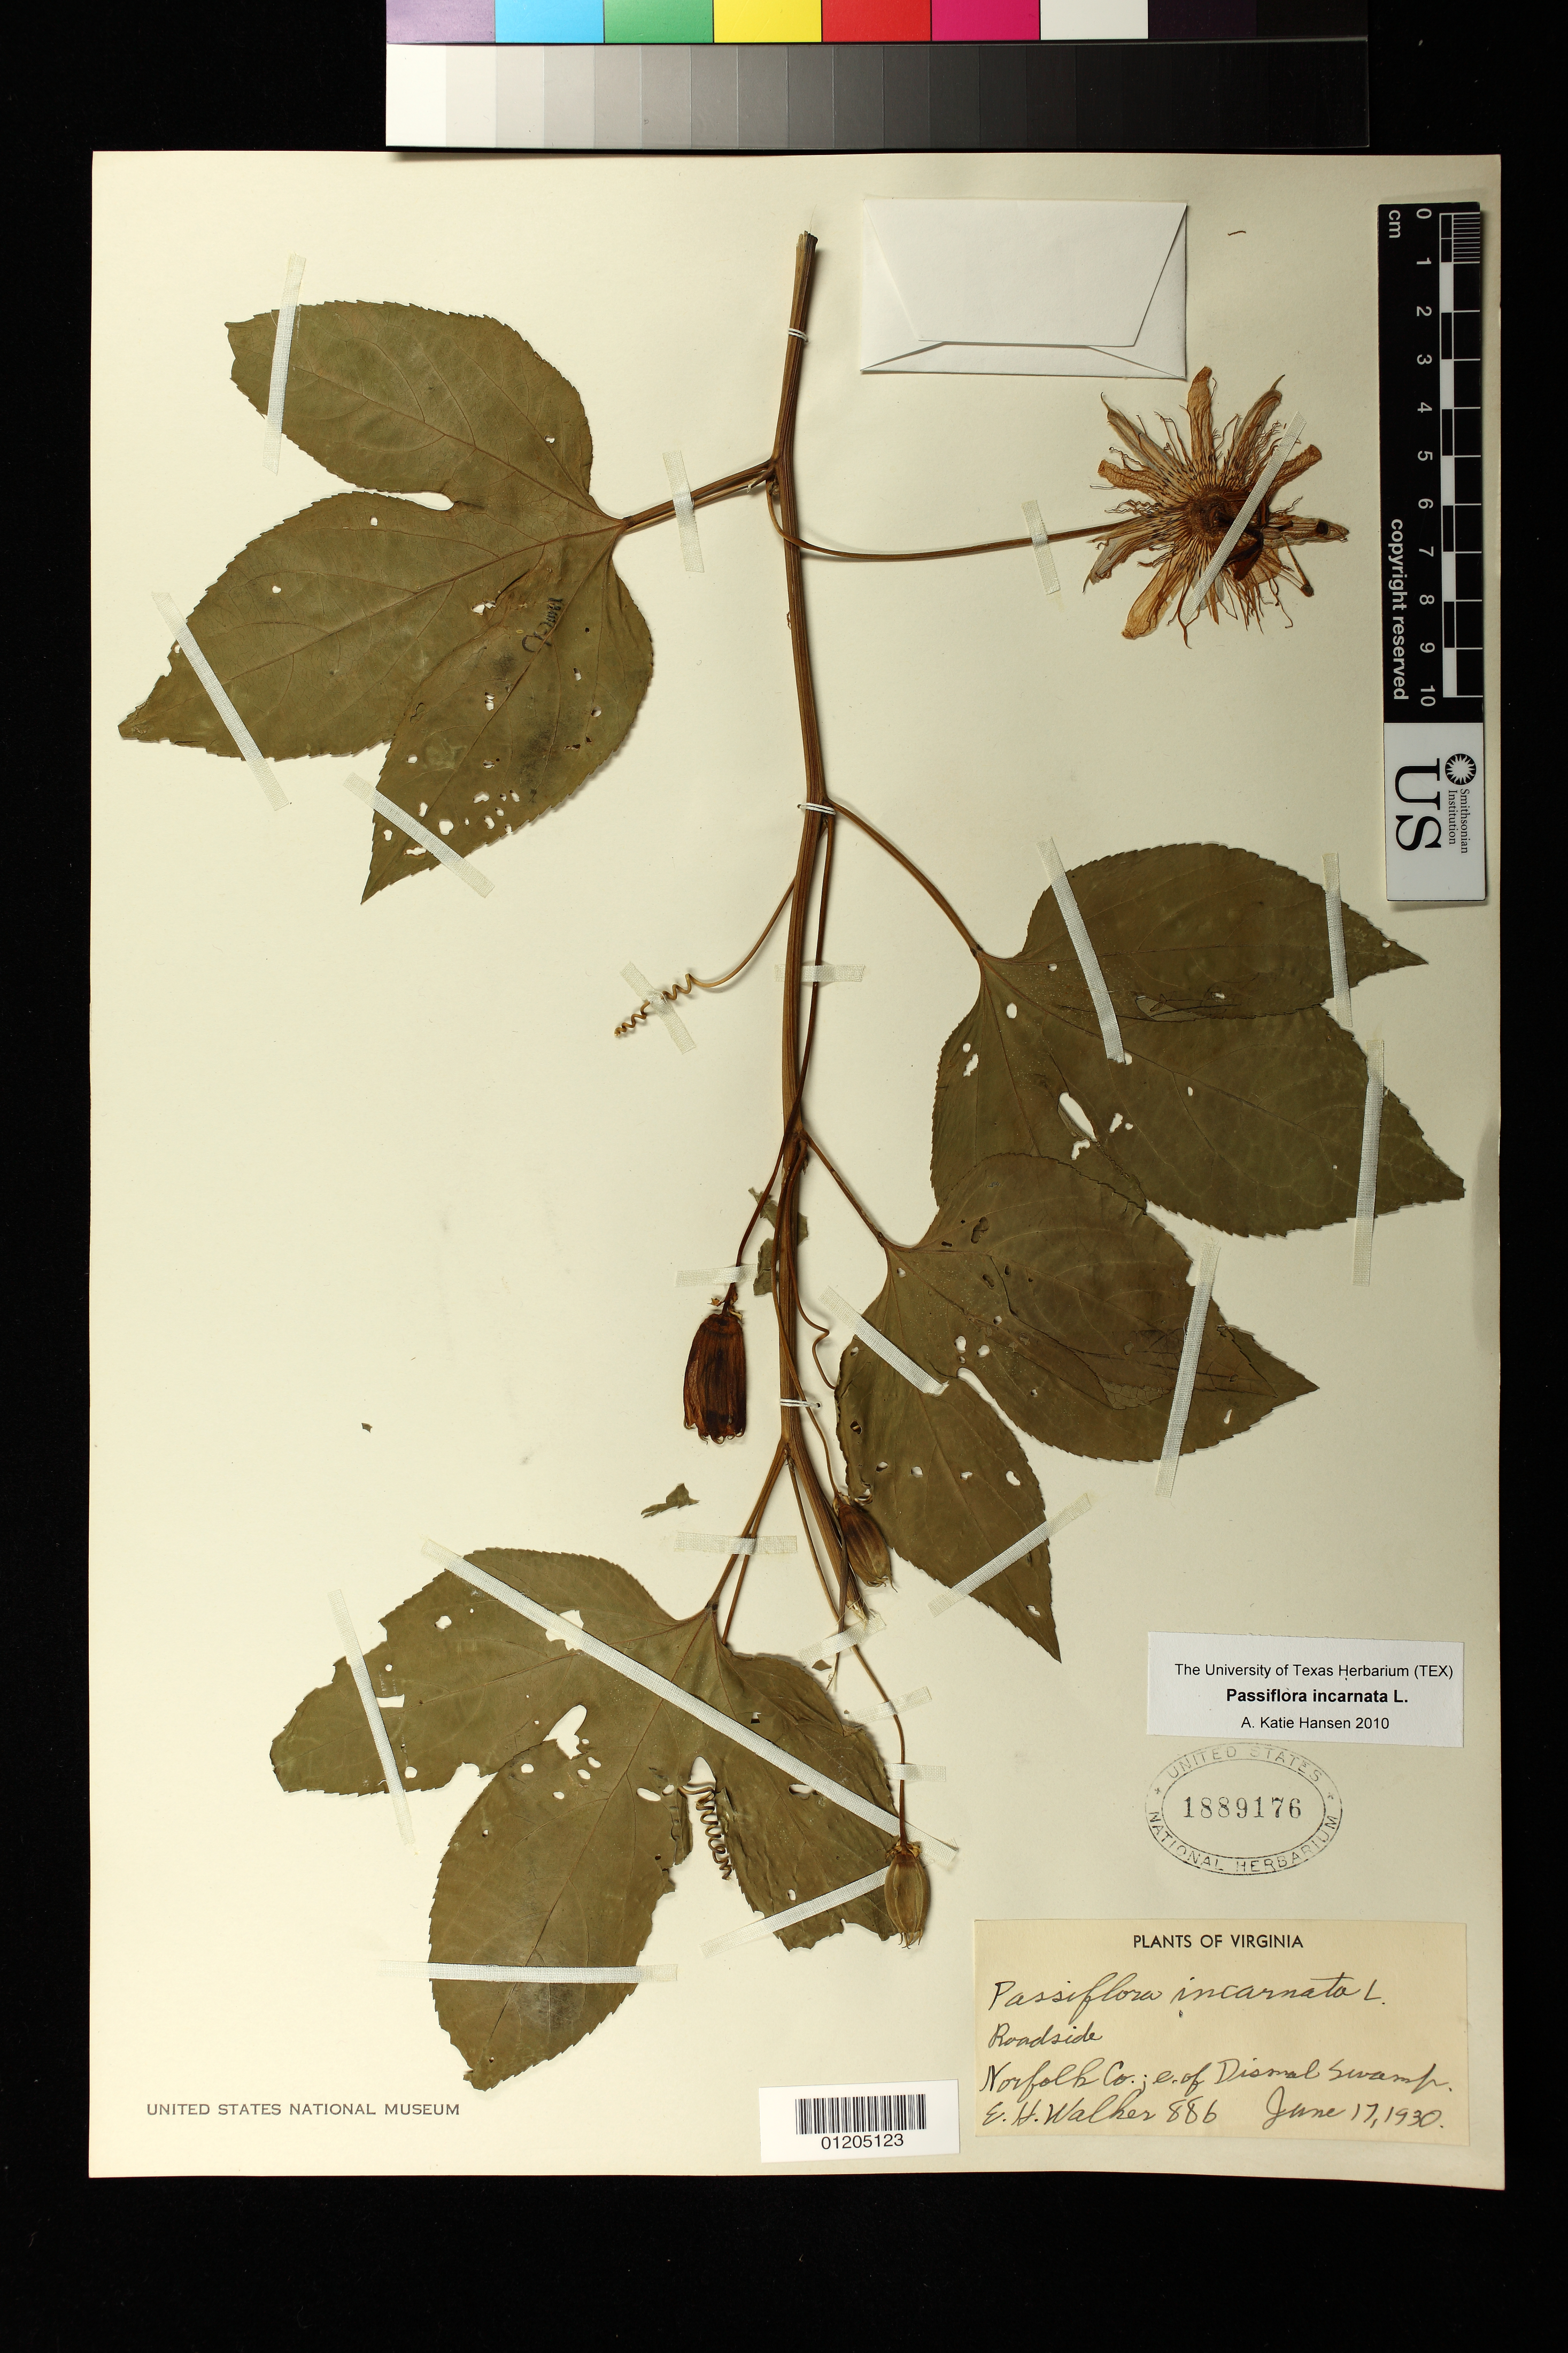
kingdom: Plantae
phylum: Tracheophyta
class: Magnoliopsida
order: Malpighiales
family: Passifloraceae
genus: Passiflora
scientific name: Passiflora incarnata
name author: L.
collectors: E. H. Walker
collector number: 886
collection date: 1930-06-17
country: United States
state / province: Virginia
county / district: City of Norfolk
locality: City of Chesapeake. Roadside. E. of Dismal Swamp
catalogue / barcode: US 1889176